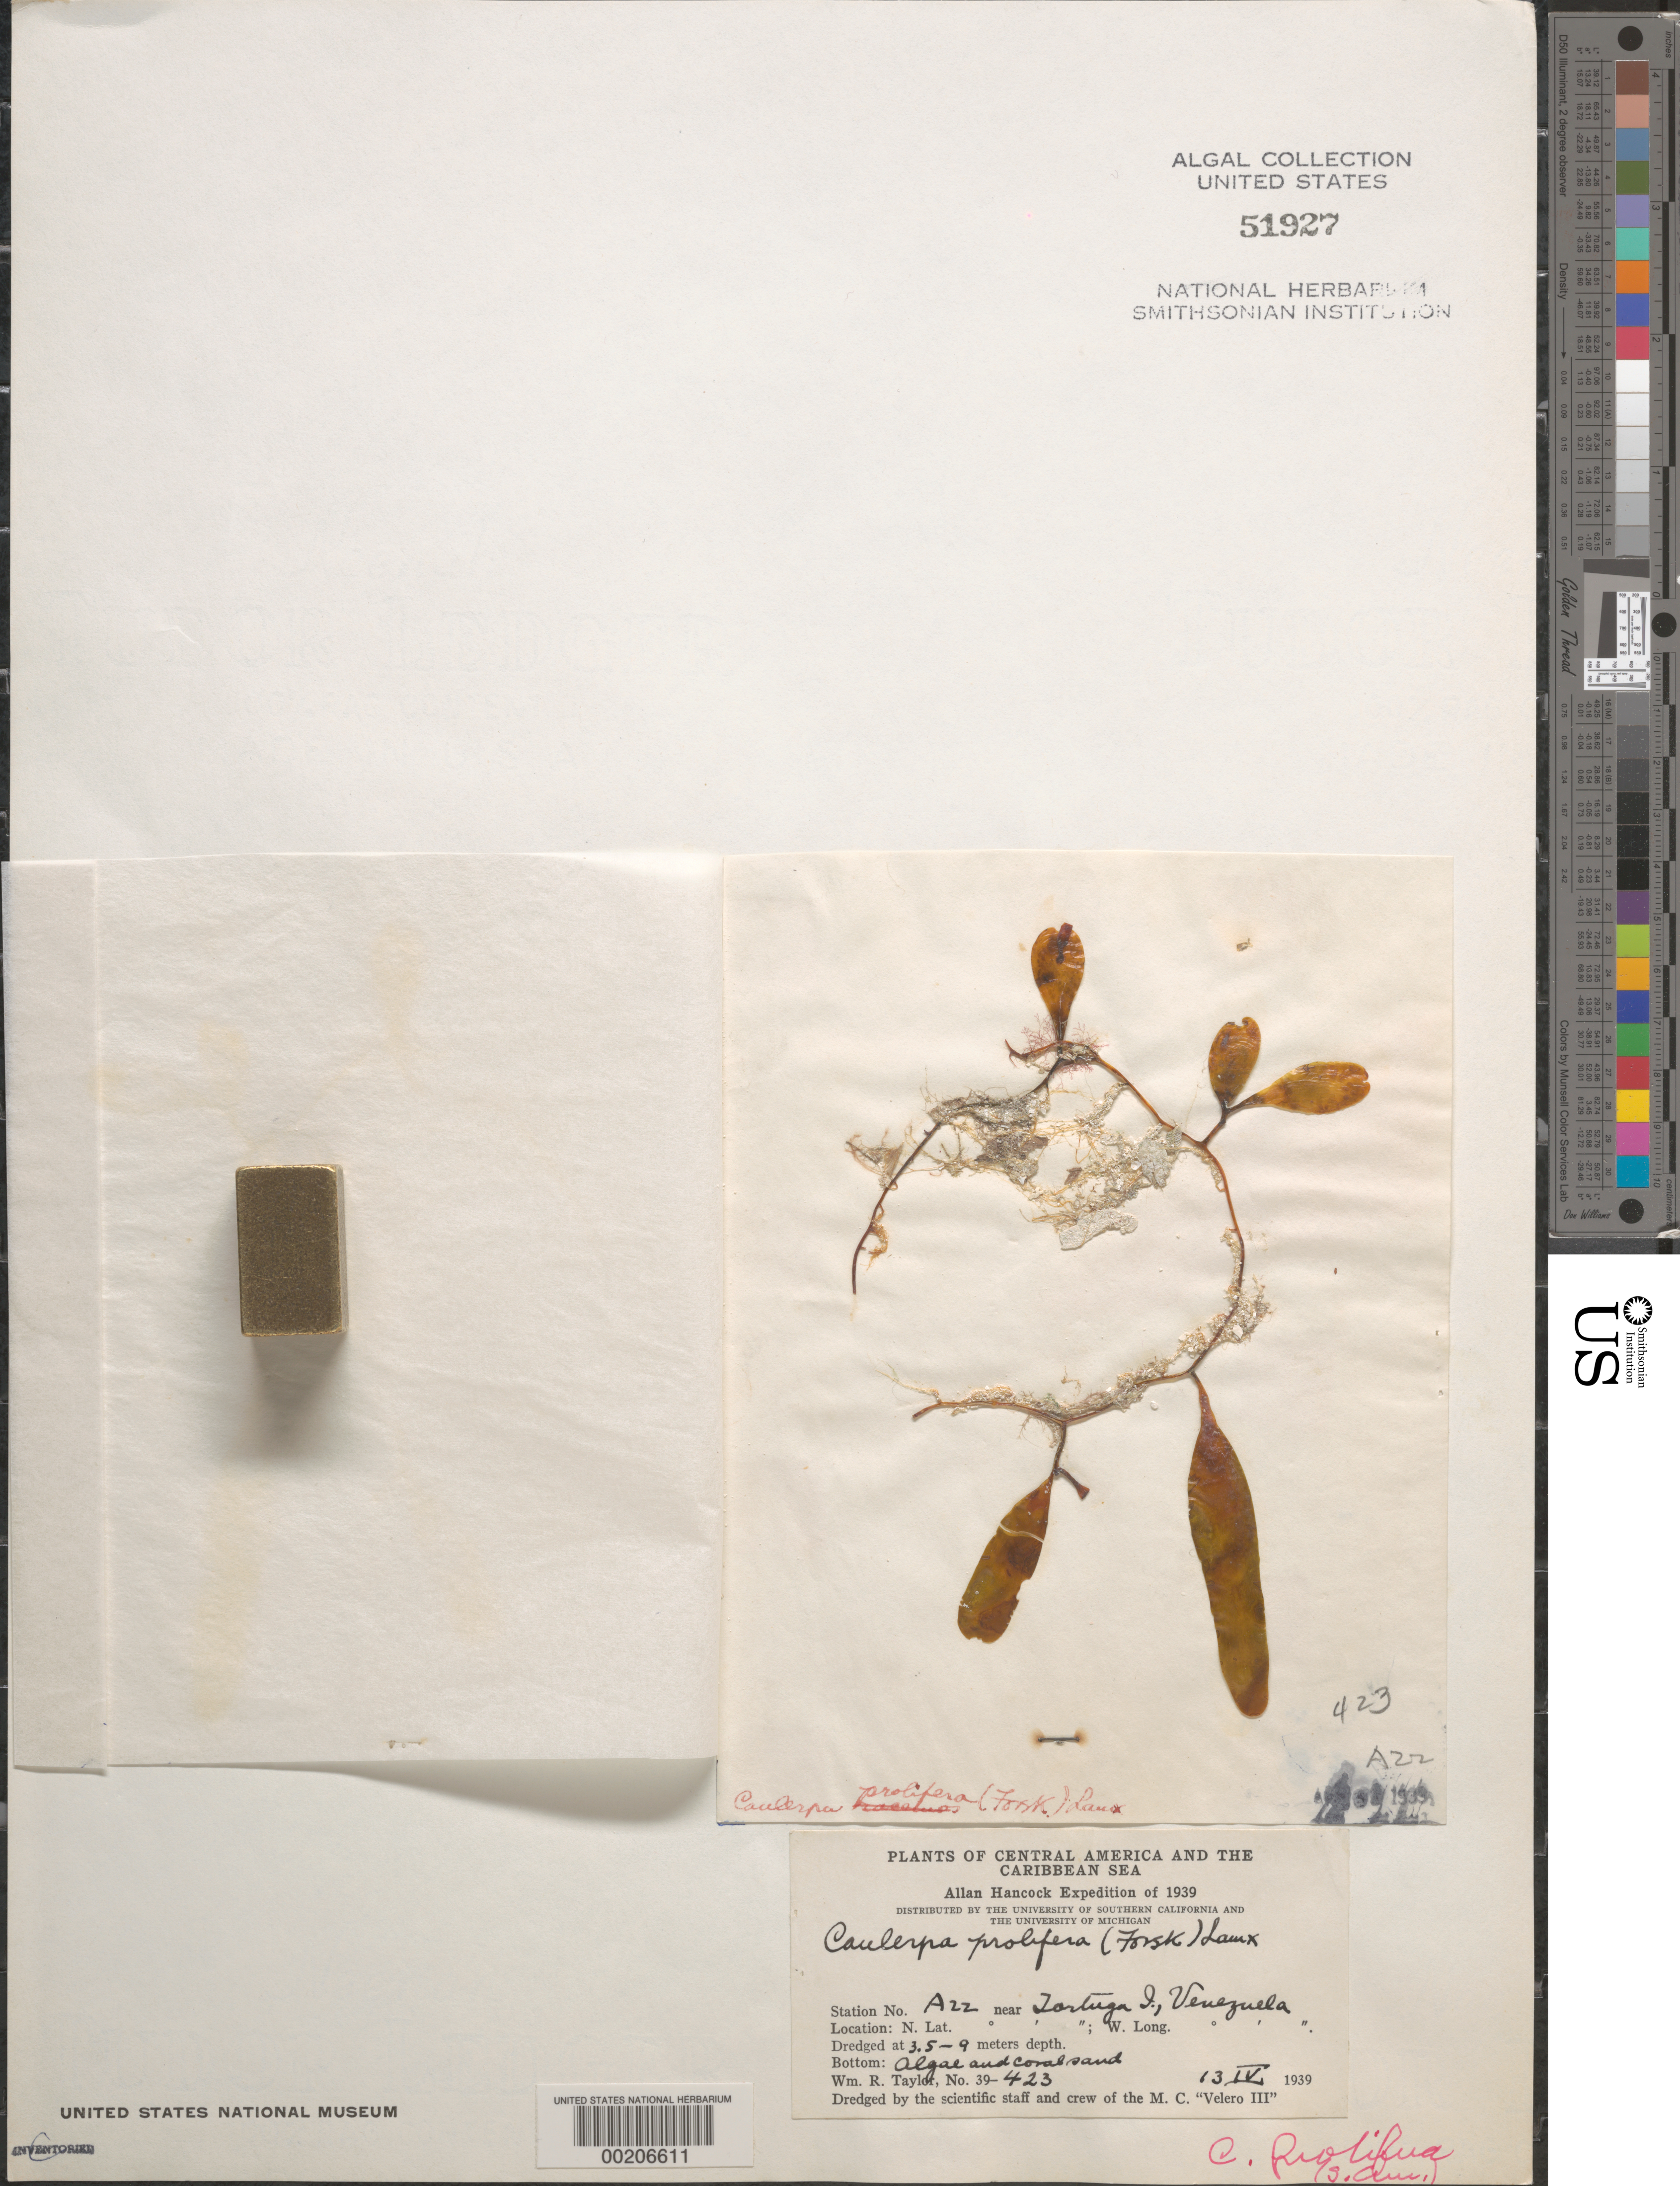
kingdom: Plantae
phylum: Chlorophyta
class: Ulvophyceae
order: Bryopsidales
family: Caulerpaceae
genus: Caulerpa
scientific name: Caulerpa prolifera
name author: (Forssk.) J.V.Lamouroux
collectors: W. R. Taylor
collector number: WRT 39-423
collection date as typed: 13 Apr 1939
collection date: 1939-04-13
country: Venezuela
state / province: Dependencias Federales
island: Isla La Tortuga (Tortuga Island)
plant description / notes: Allan Hancock Expedition of 1939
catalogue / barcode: US 51927